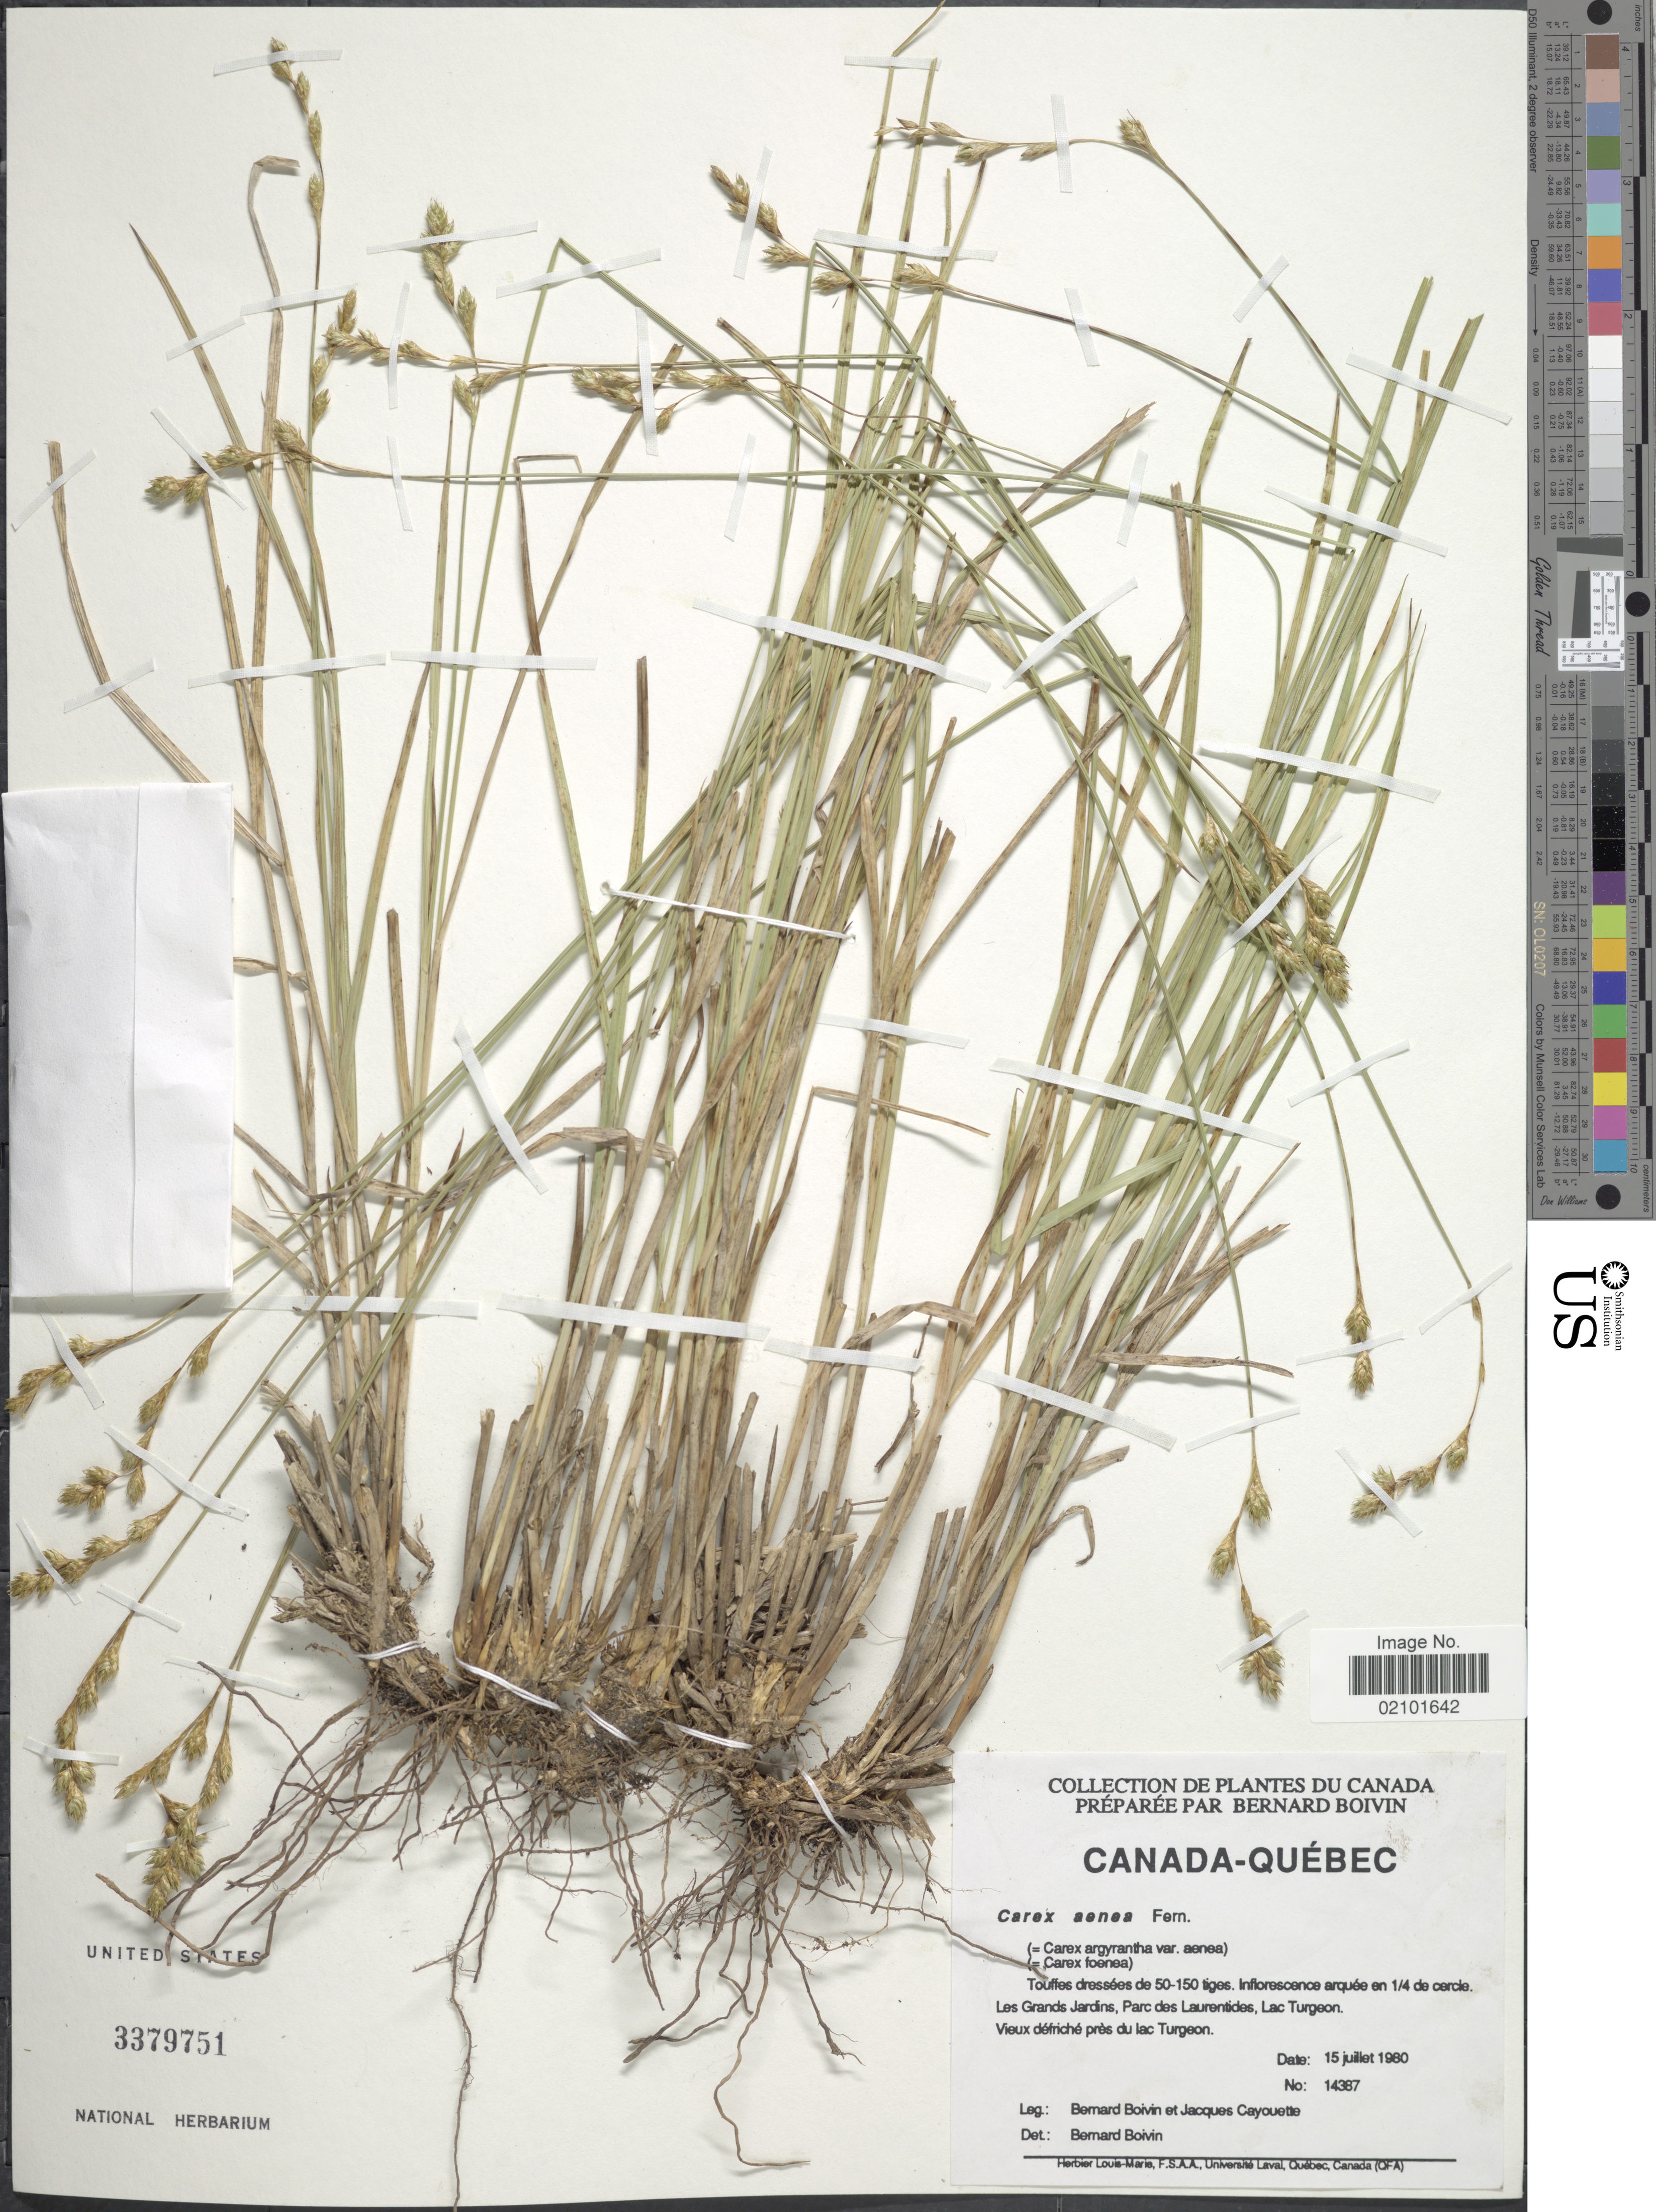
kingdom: Plantae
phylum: Tracheophyta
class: Liliopsida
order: Poales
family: Cyperaceae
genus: Carex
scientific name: Carex foenea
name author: Willd.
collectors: J. R. B. Boivin & J. Cayouette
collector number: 14387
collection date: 1980-07-15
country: Canada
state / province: Quebec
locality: Les Grands Jardins, Parc des Laurentides, Lac Turgeon. Vieux défriché du lac Turgeon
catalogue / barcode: US 3379751